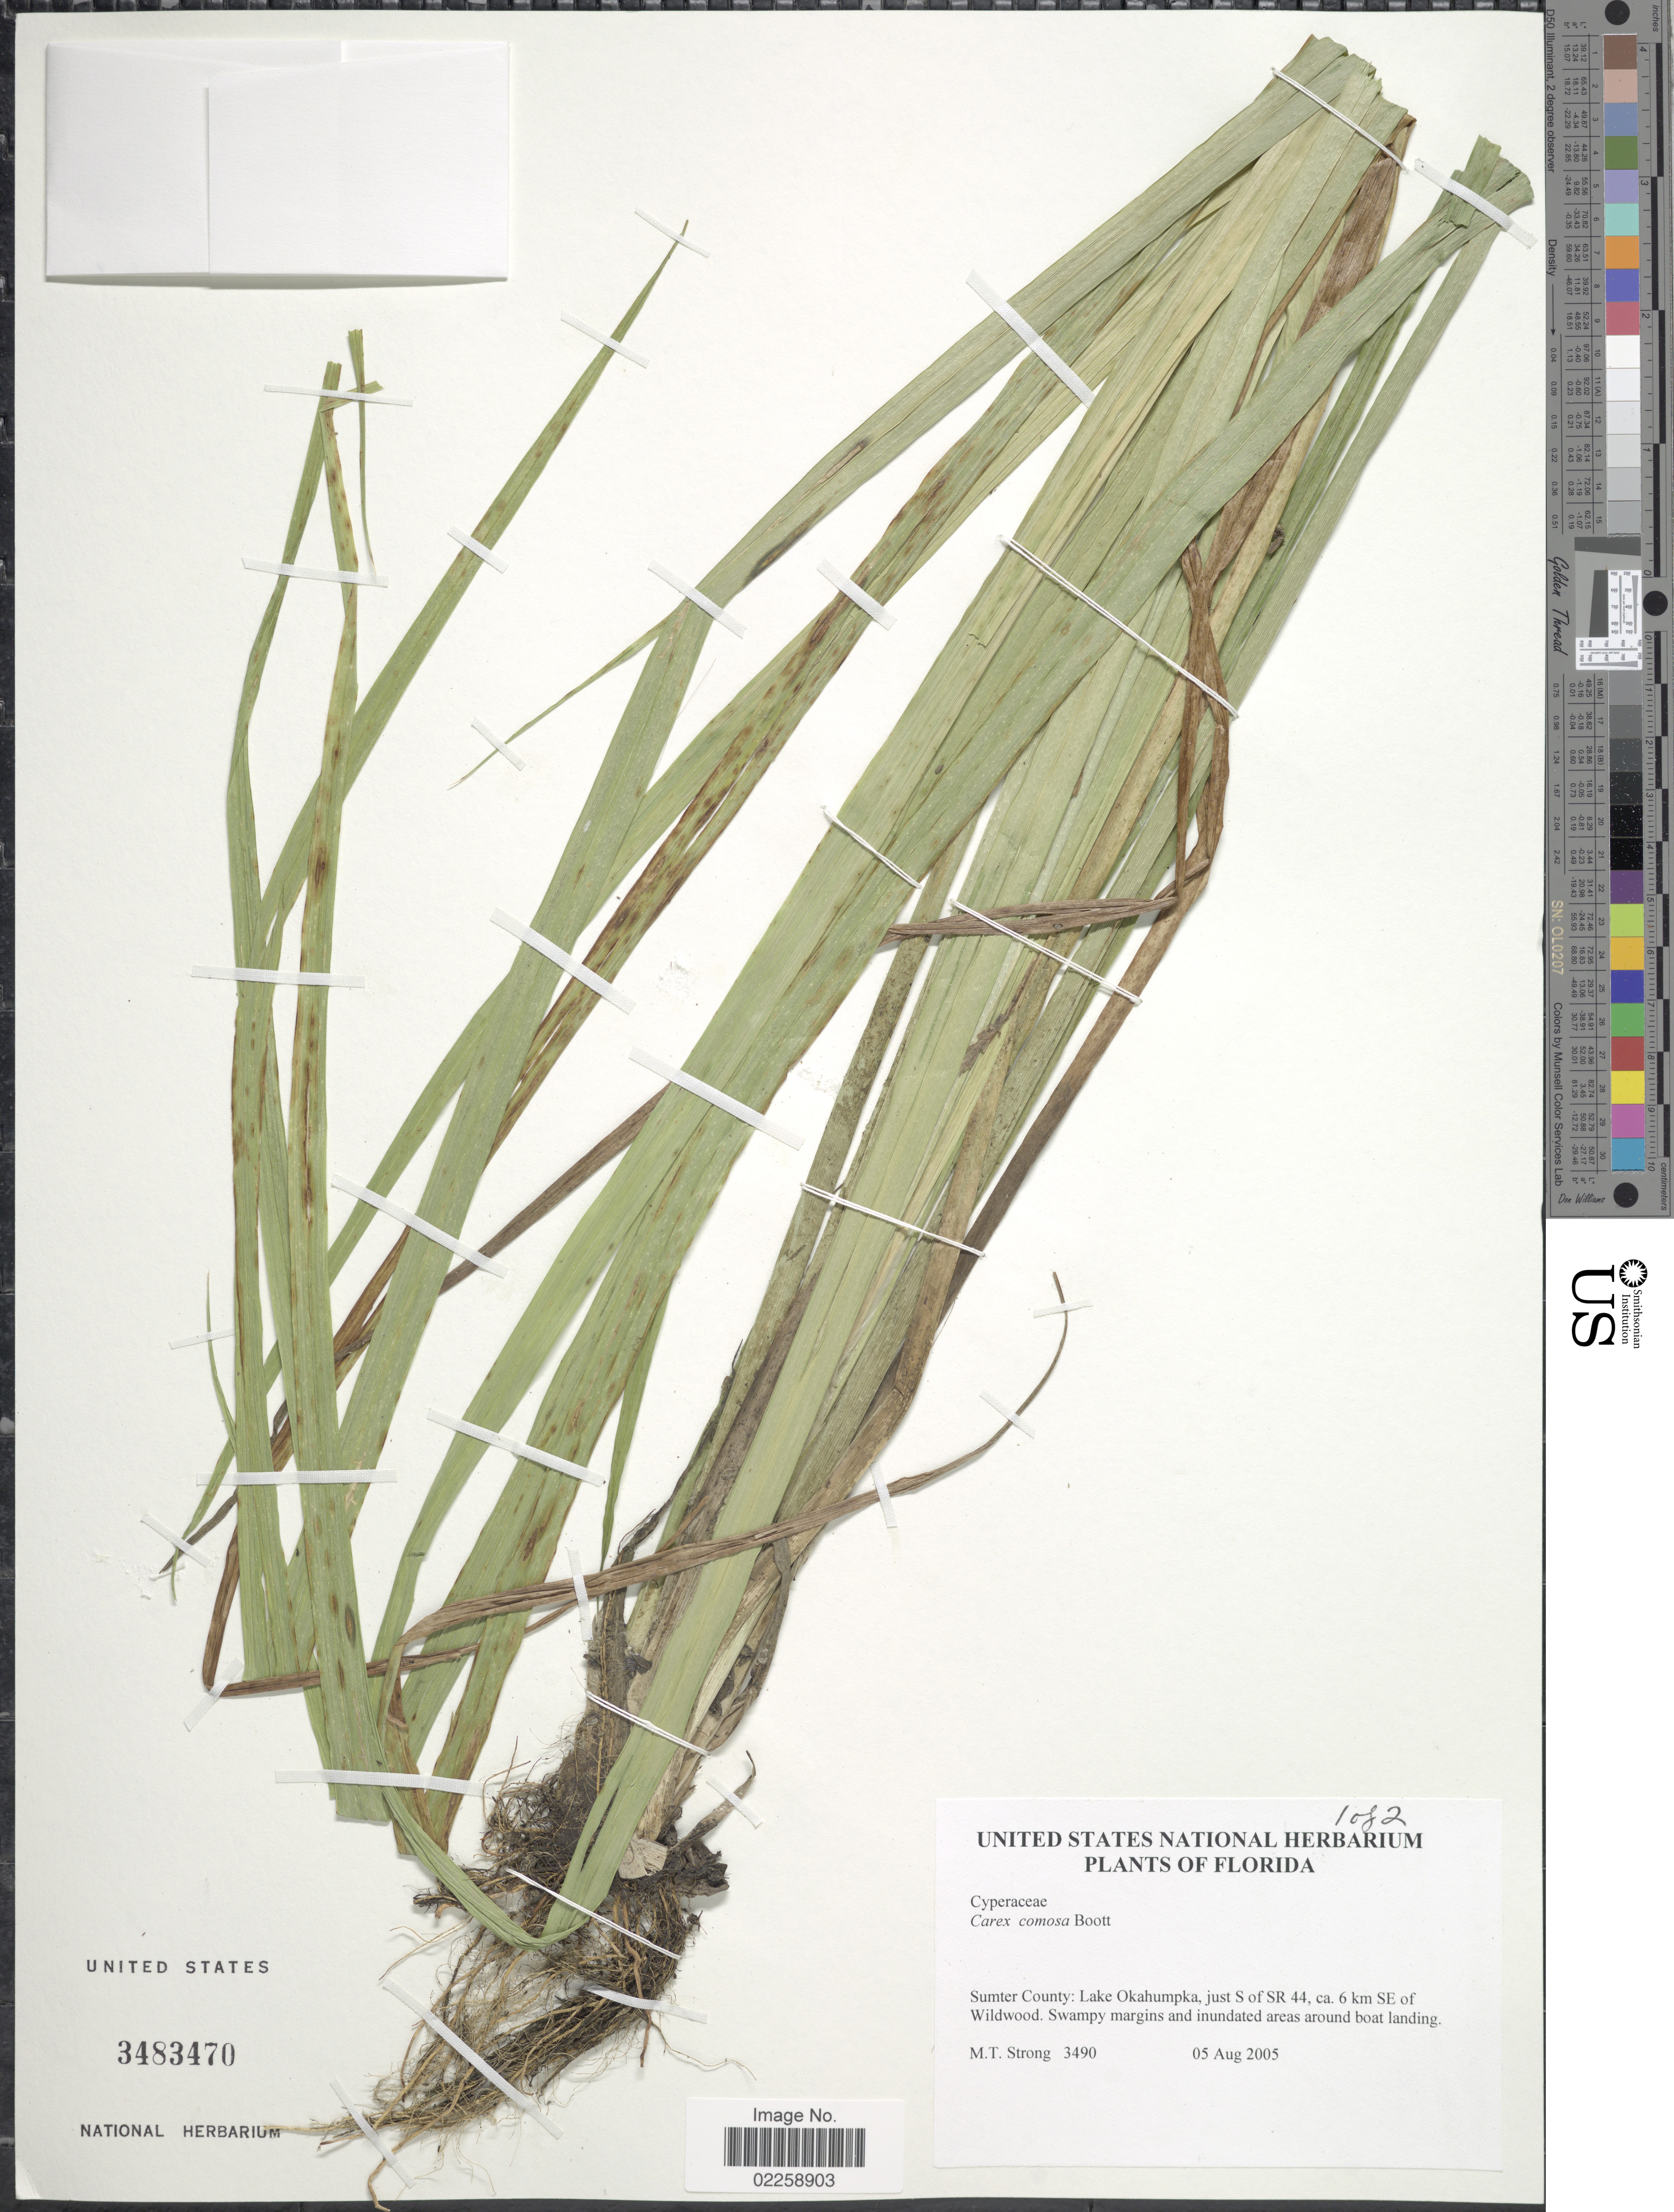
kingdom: Plantae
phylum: Tracheophyta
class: Liliopsida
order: Poales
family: Cyperaceae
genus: Carex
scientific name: Carex comosa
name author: Boott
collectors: M. T. Strong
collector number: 3490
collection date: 2005-08-05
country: United States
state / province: Florida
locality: Sumter County: Lake Okahumpka, just S of SR 44, ca. 6 km SE of Wildwood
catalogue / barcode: US 3483470